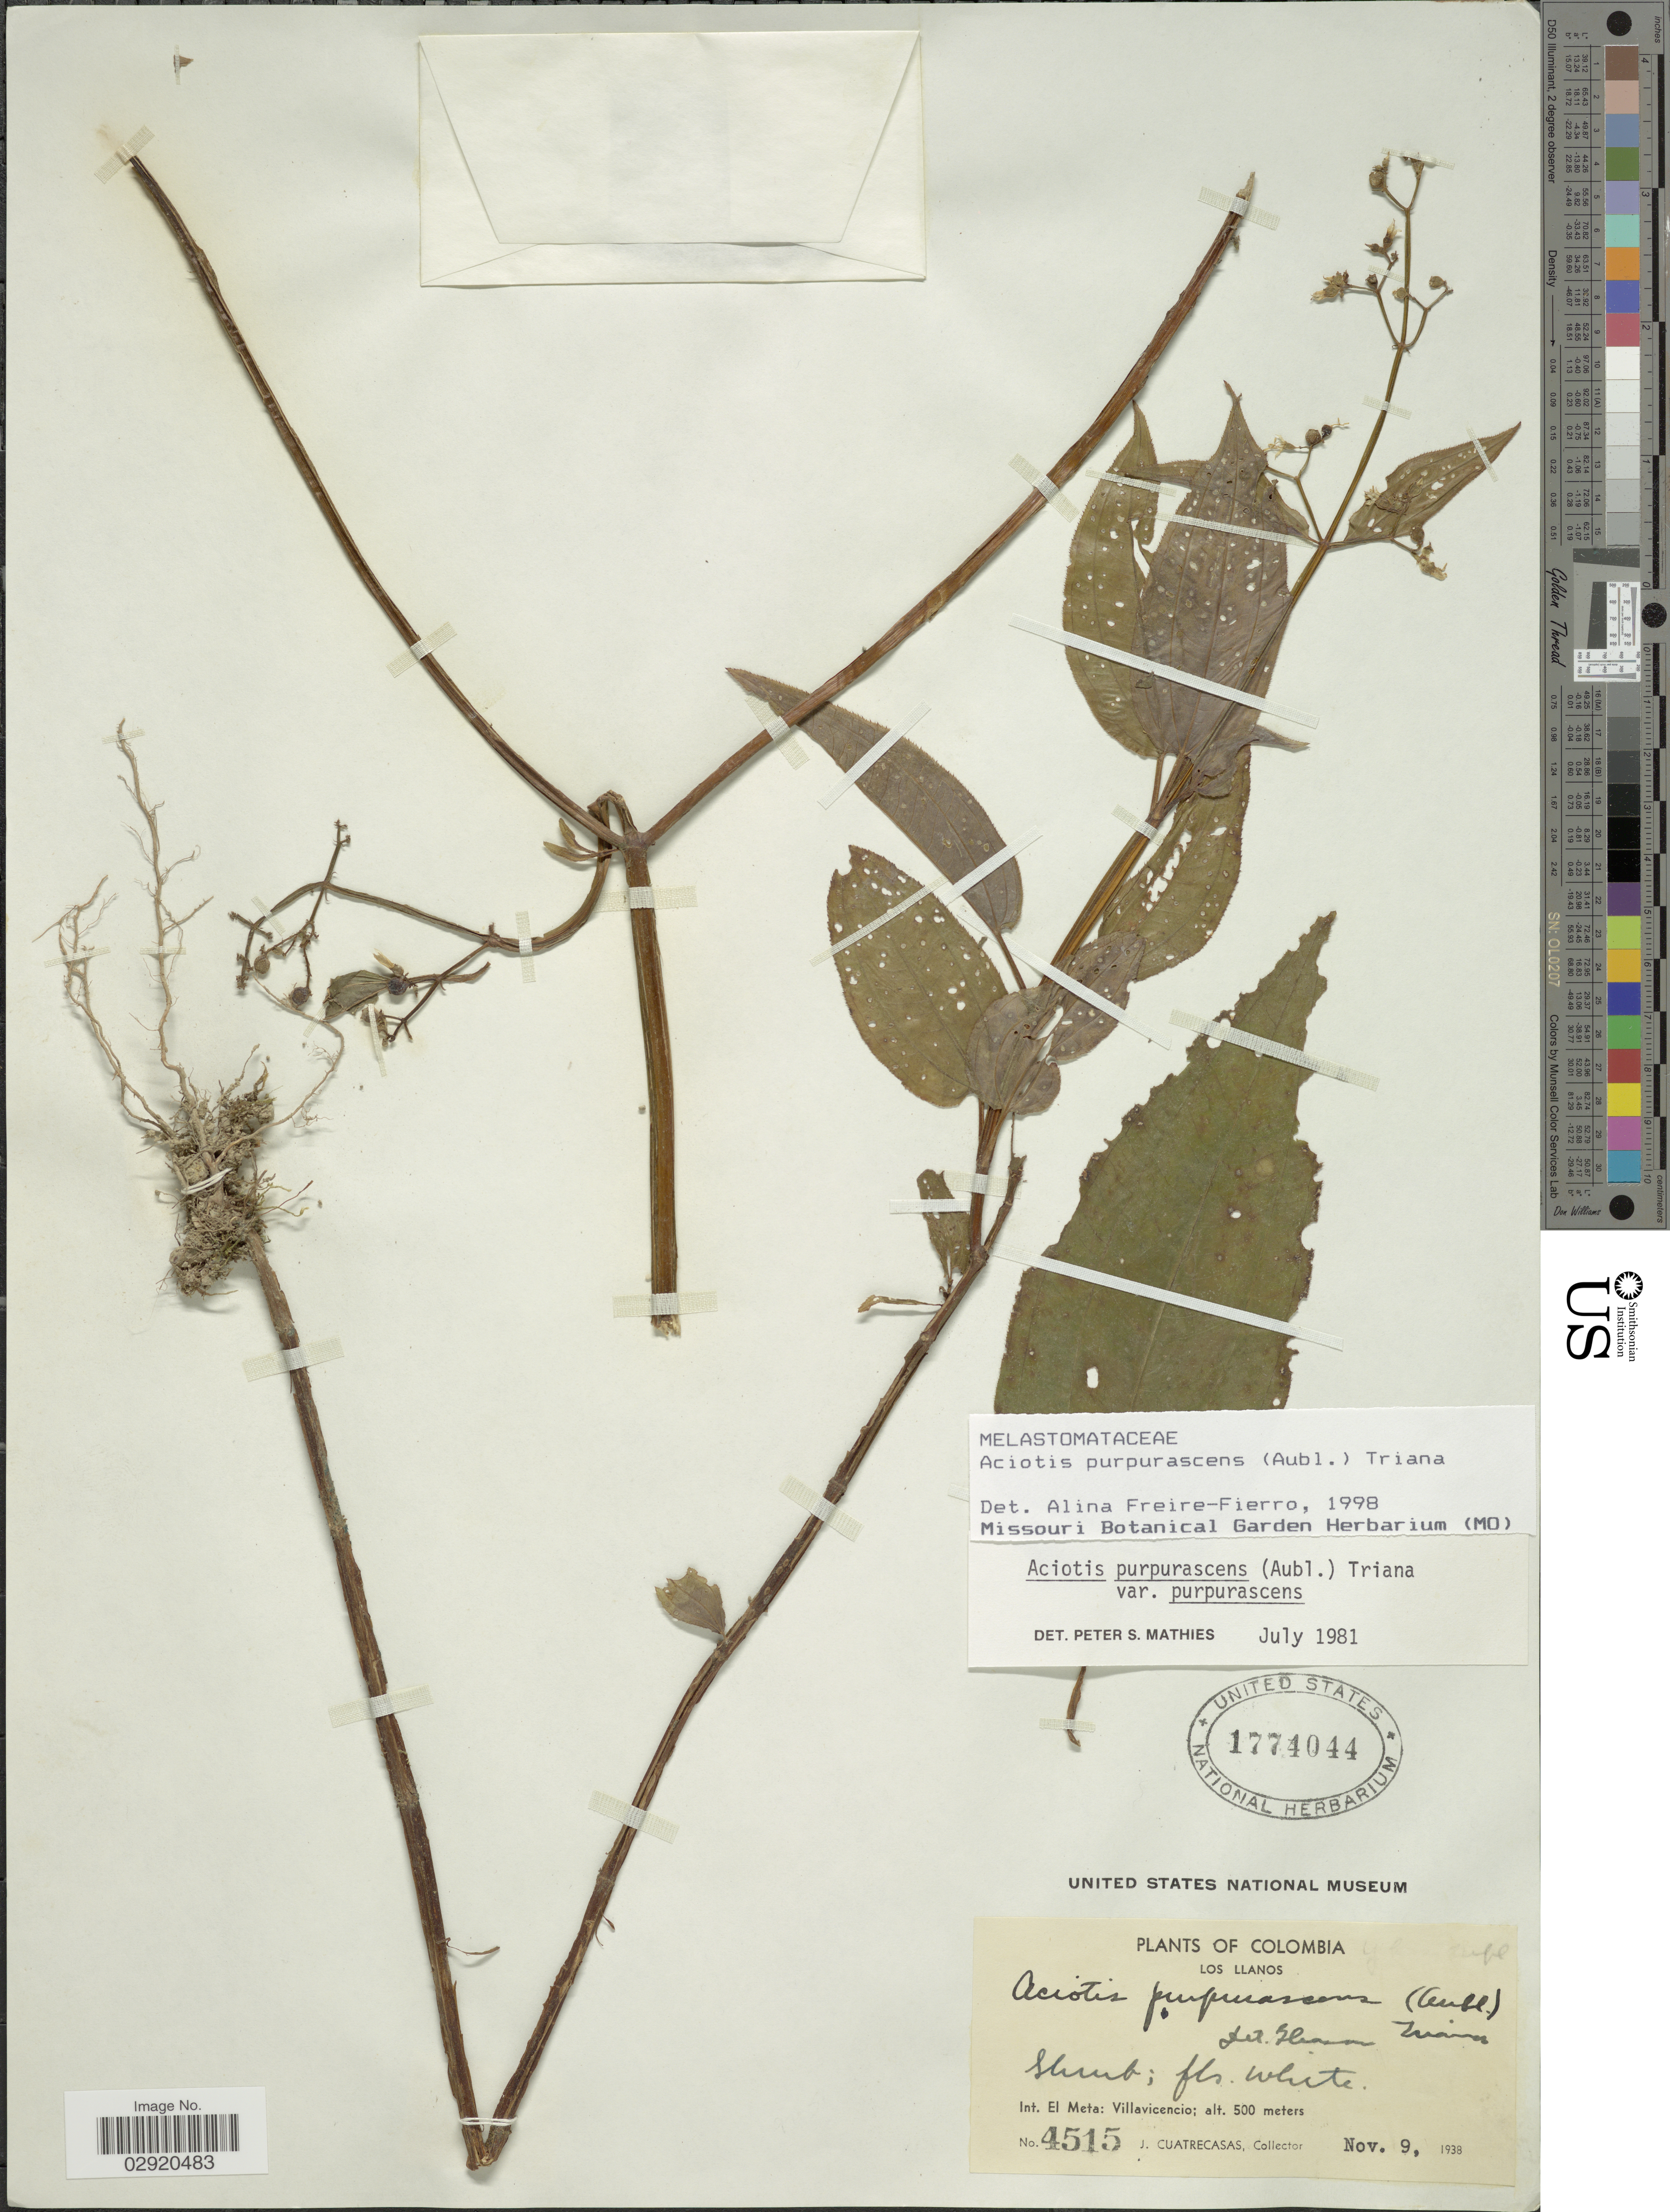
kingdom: Plantae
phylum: Tracheophyta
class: Magnoliopsida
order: Myrtales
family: Melastomataceae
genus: Aciotis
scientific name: Aciotis purpurascens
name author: (Aubl.) Triana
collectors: J. Cuatrecasas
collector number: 4515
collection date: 1938-11-09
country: Colombia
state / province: Meta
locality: Los Llanos. Int. El Meta: Villavicencio.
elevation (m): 500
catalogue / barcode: US 1774044